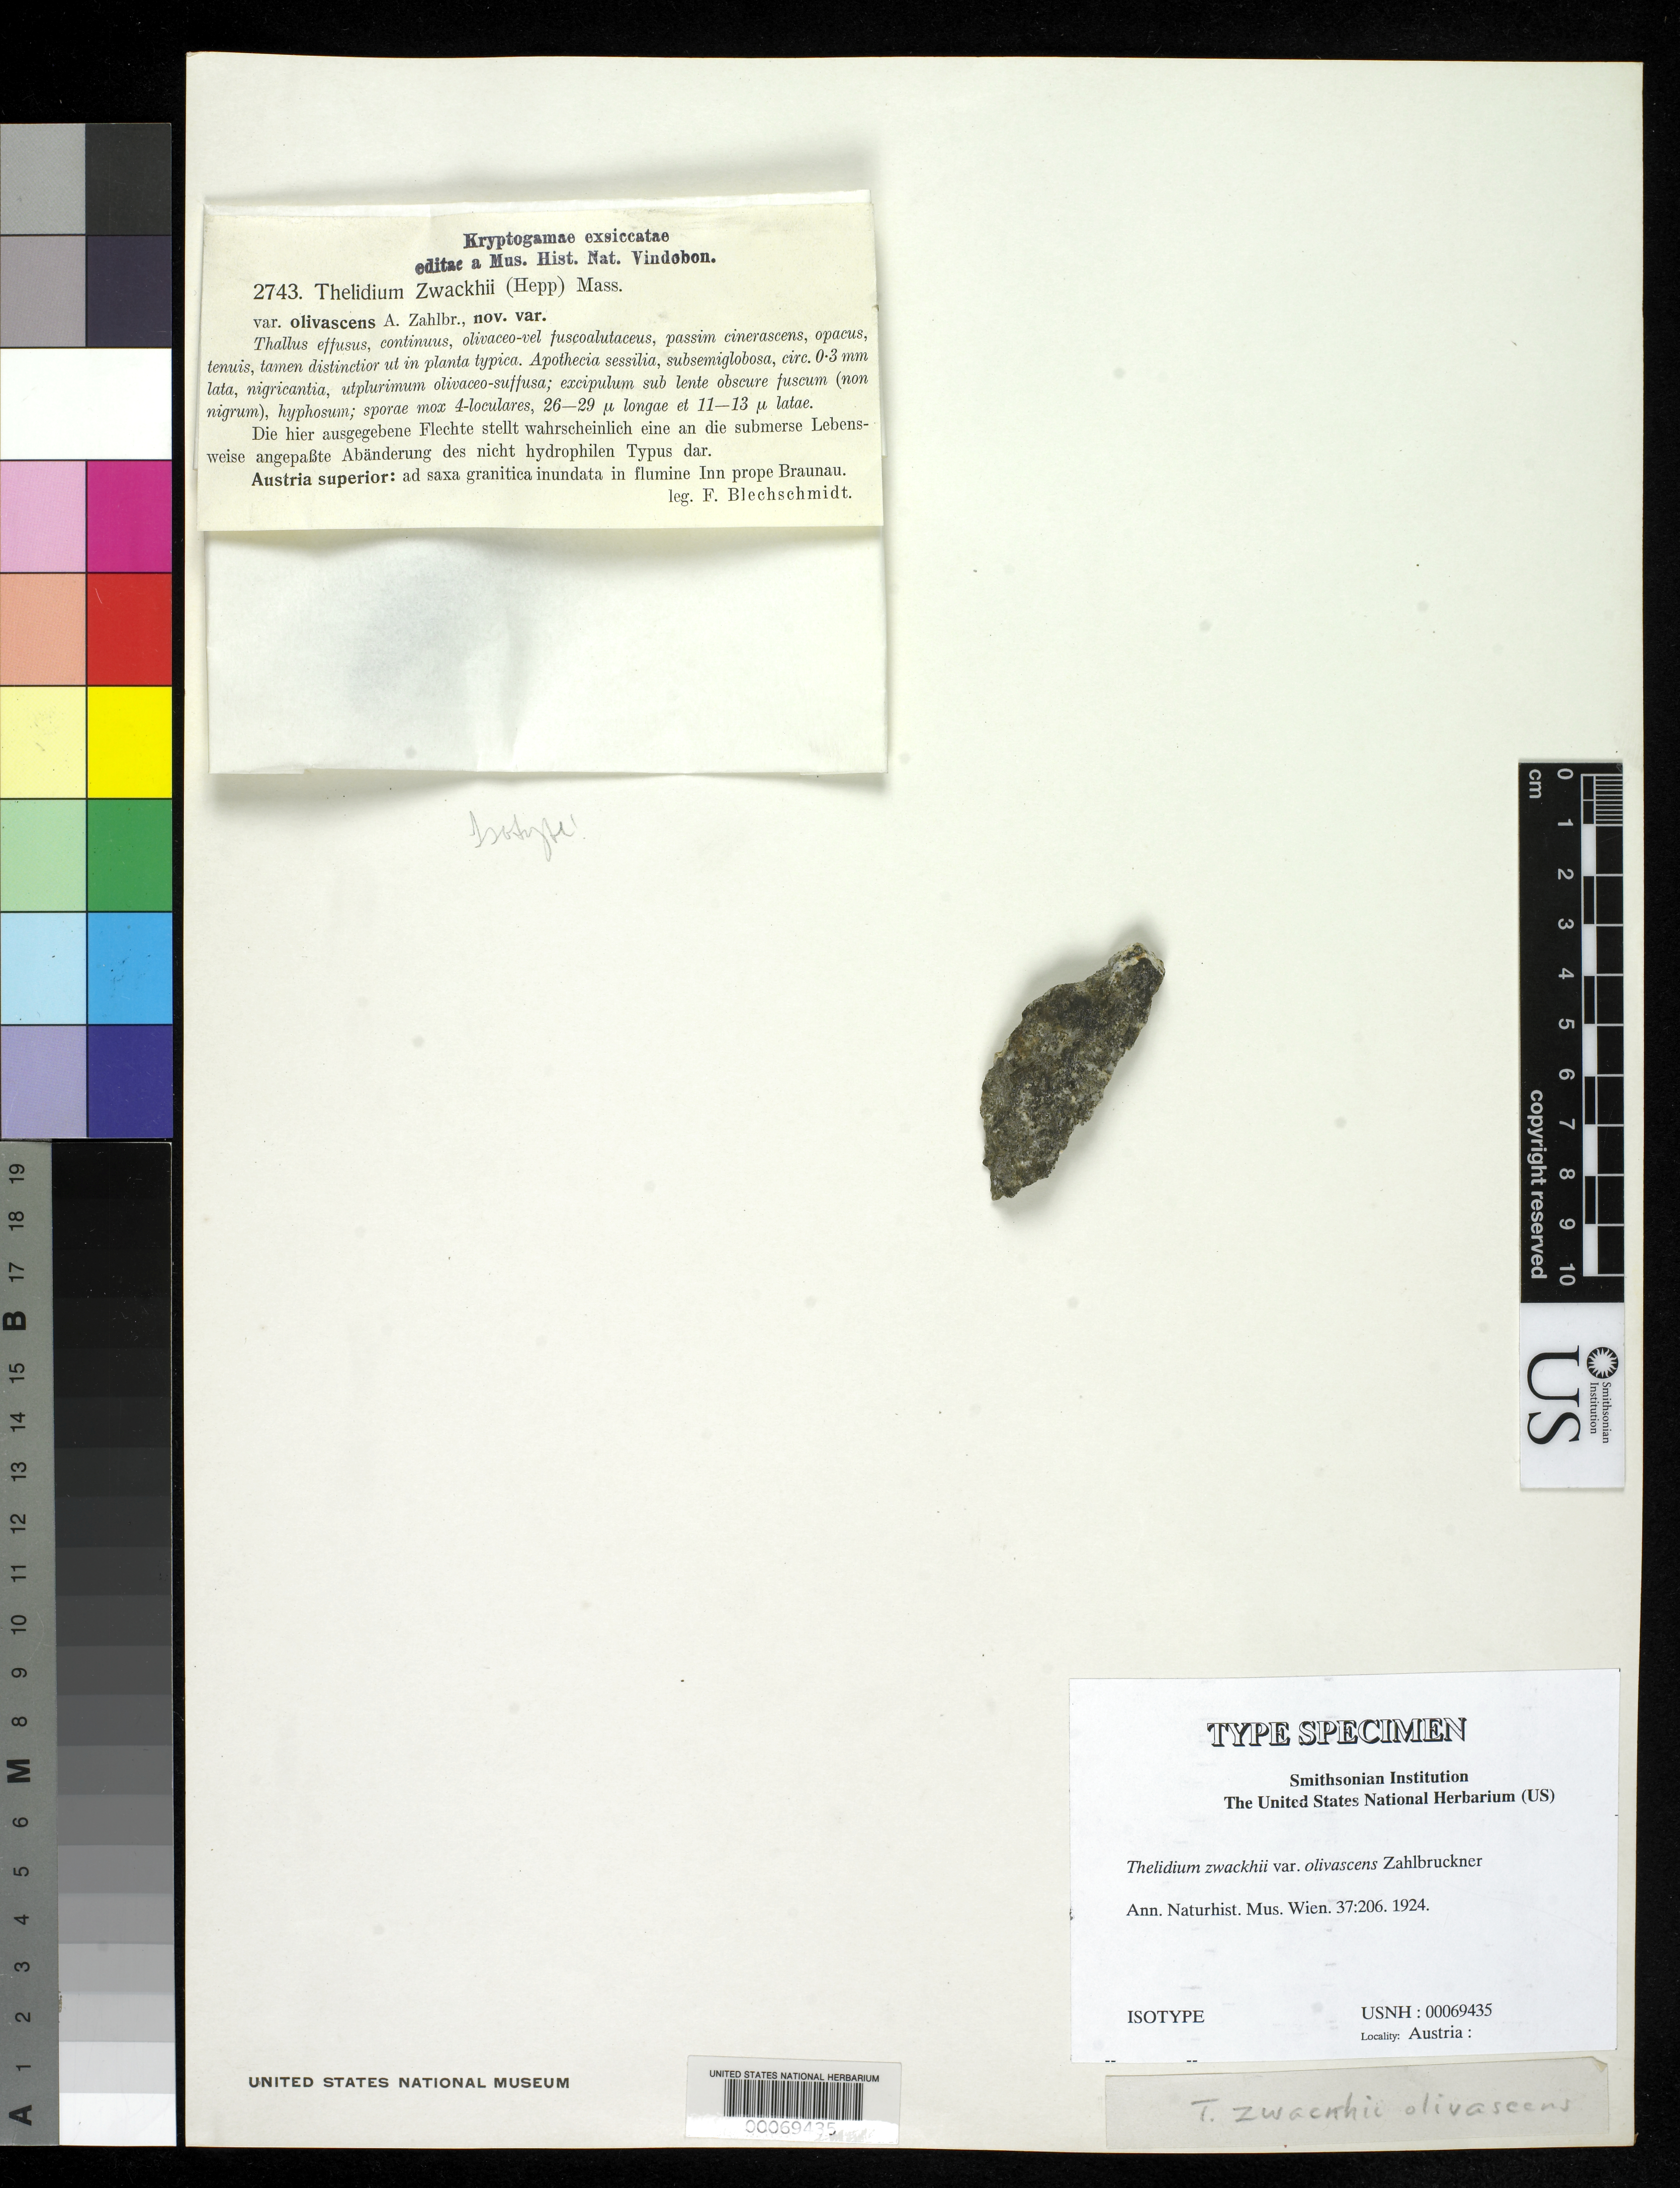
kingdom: Fungi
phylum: Ascomycota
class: Eurotiomycetes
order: Verrucariales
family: Verrucariaceae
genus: Thelidium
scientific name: Thelidium zwackhii var. olivascens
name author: Zahlbr.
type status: Isotype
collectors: F. Blechschmidt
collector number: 2743 (Krypt. Exs.)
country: Austria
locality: Braunau.